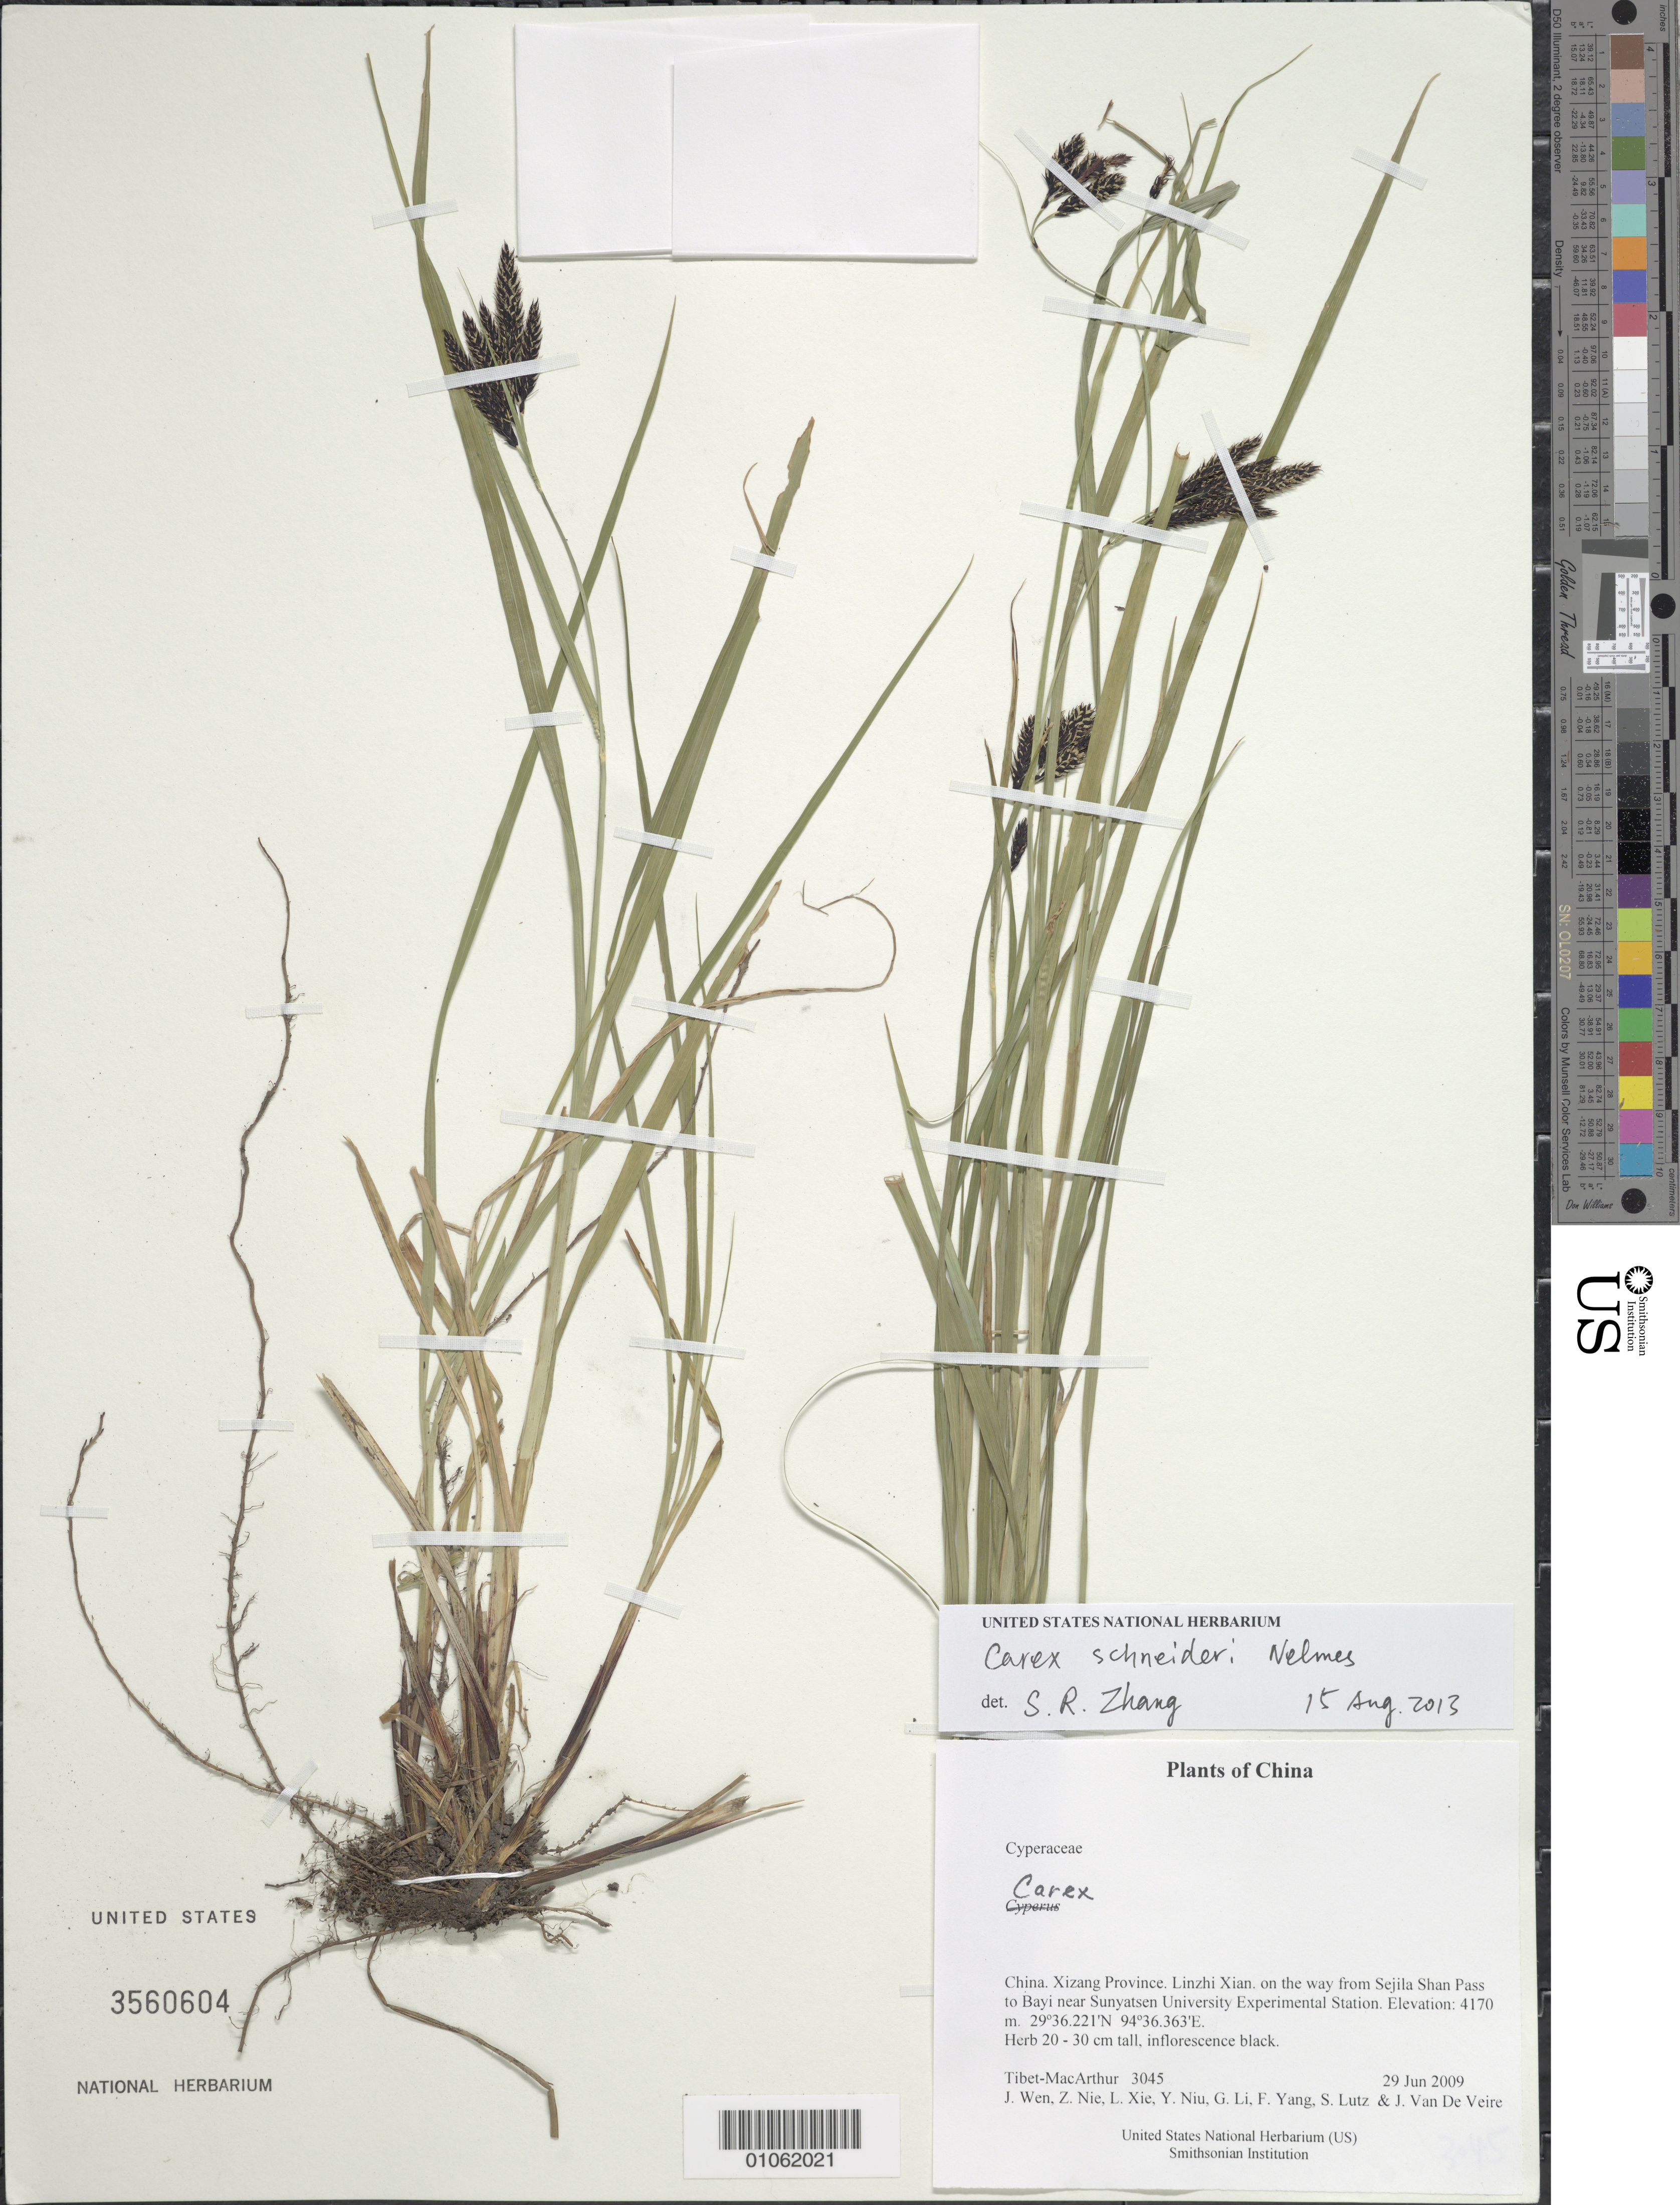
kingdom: Plantae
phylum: Tracheophyta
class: Liliopsida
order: Poales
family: Cyperaceae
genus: Carex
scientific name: Carex schneideri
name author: Nelmes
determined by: Zhang, S. R.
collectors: Tibet-MacArthur, J. Wen, Z. Nie, L. Xie, Y. Niu, G. Li, F. Yang, S. Lutz & J. Van De Veire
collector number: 3045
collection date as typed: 29 Jun 2009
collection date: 2009-06-29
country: China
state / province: Xizang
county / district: Linzhi Xian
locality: on the way from Sejila Shan Pass to Bayi near Sunyatsen University Experimental Station.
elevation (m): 4170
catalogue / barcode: US 3560604